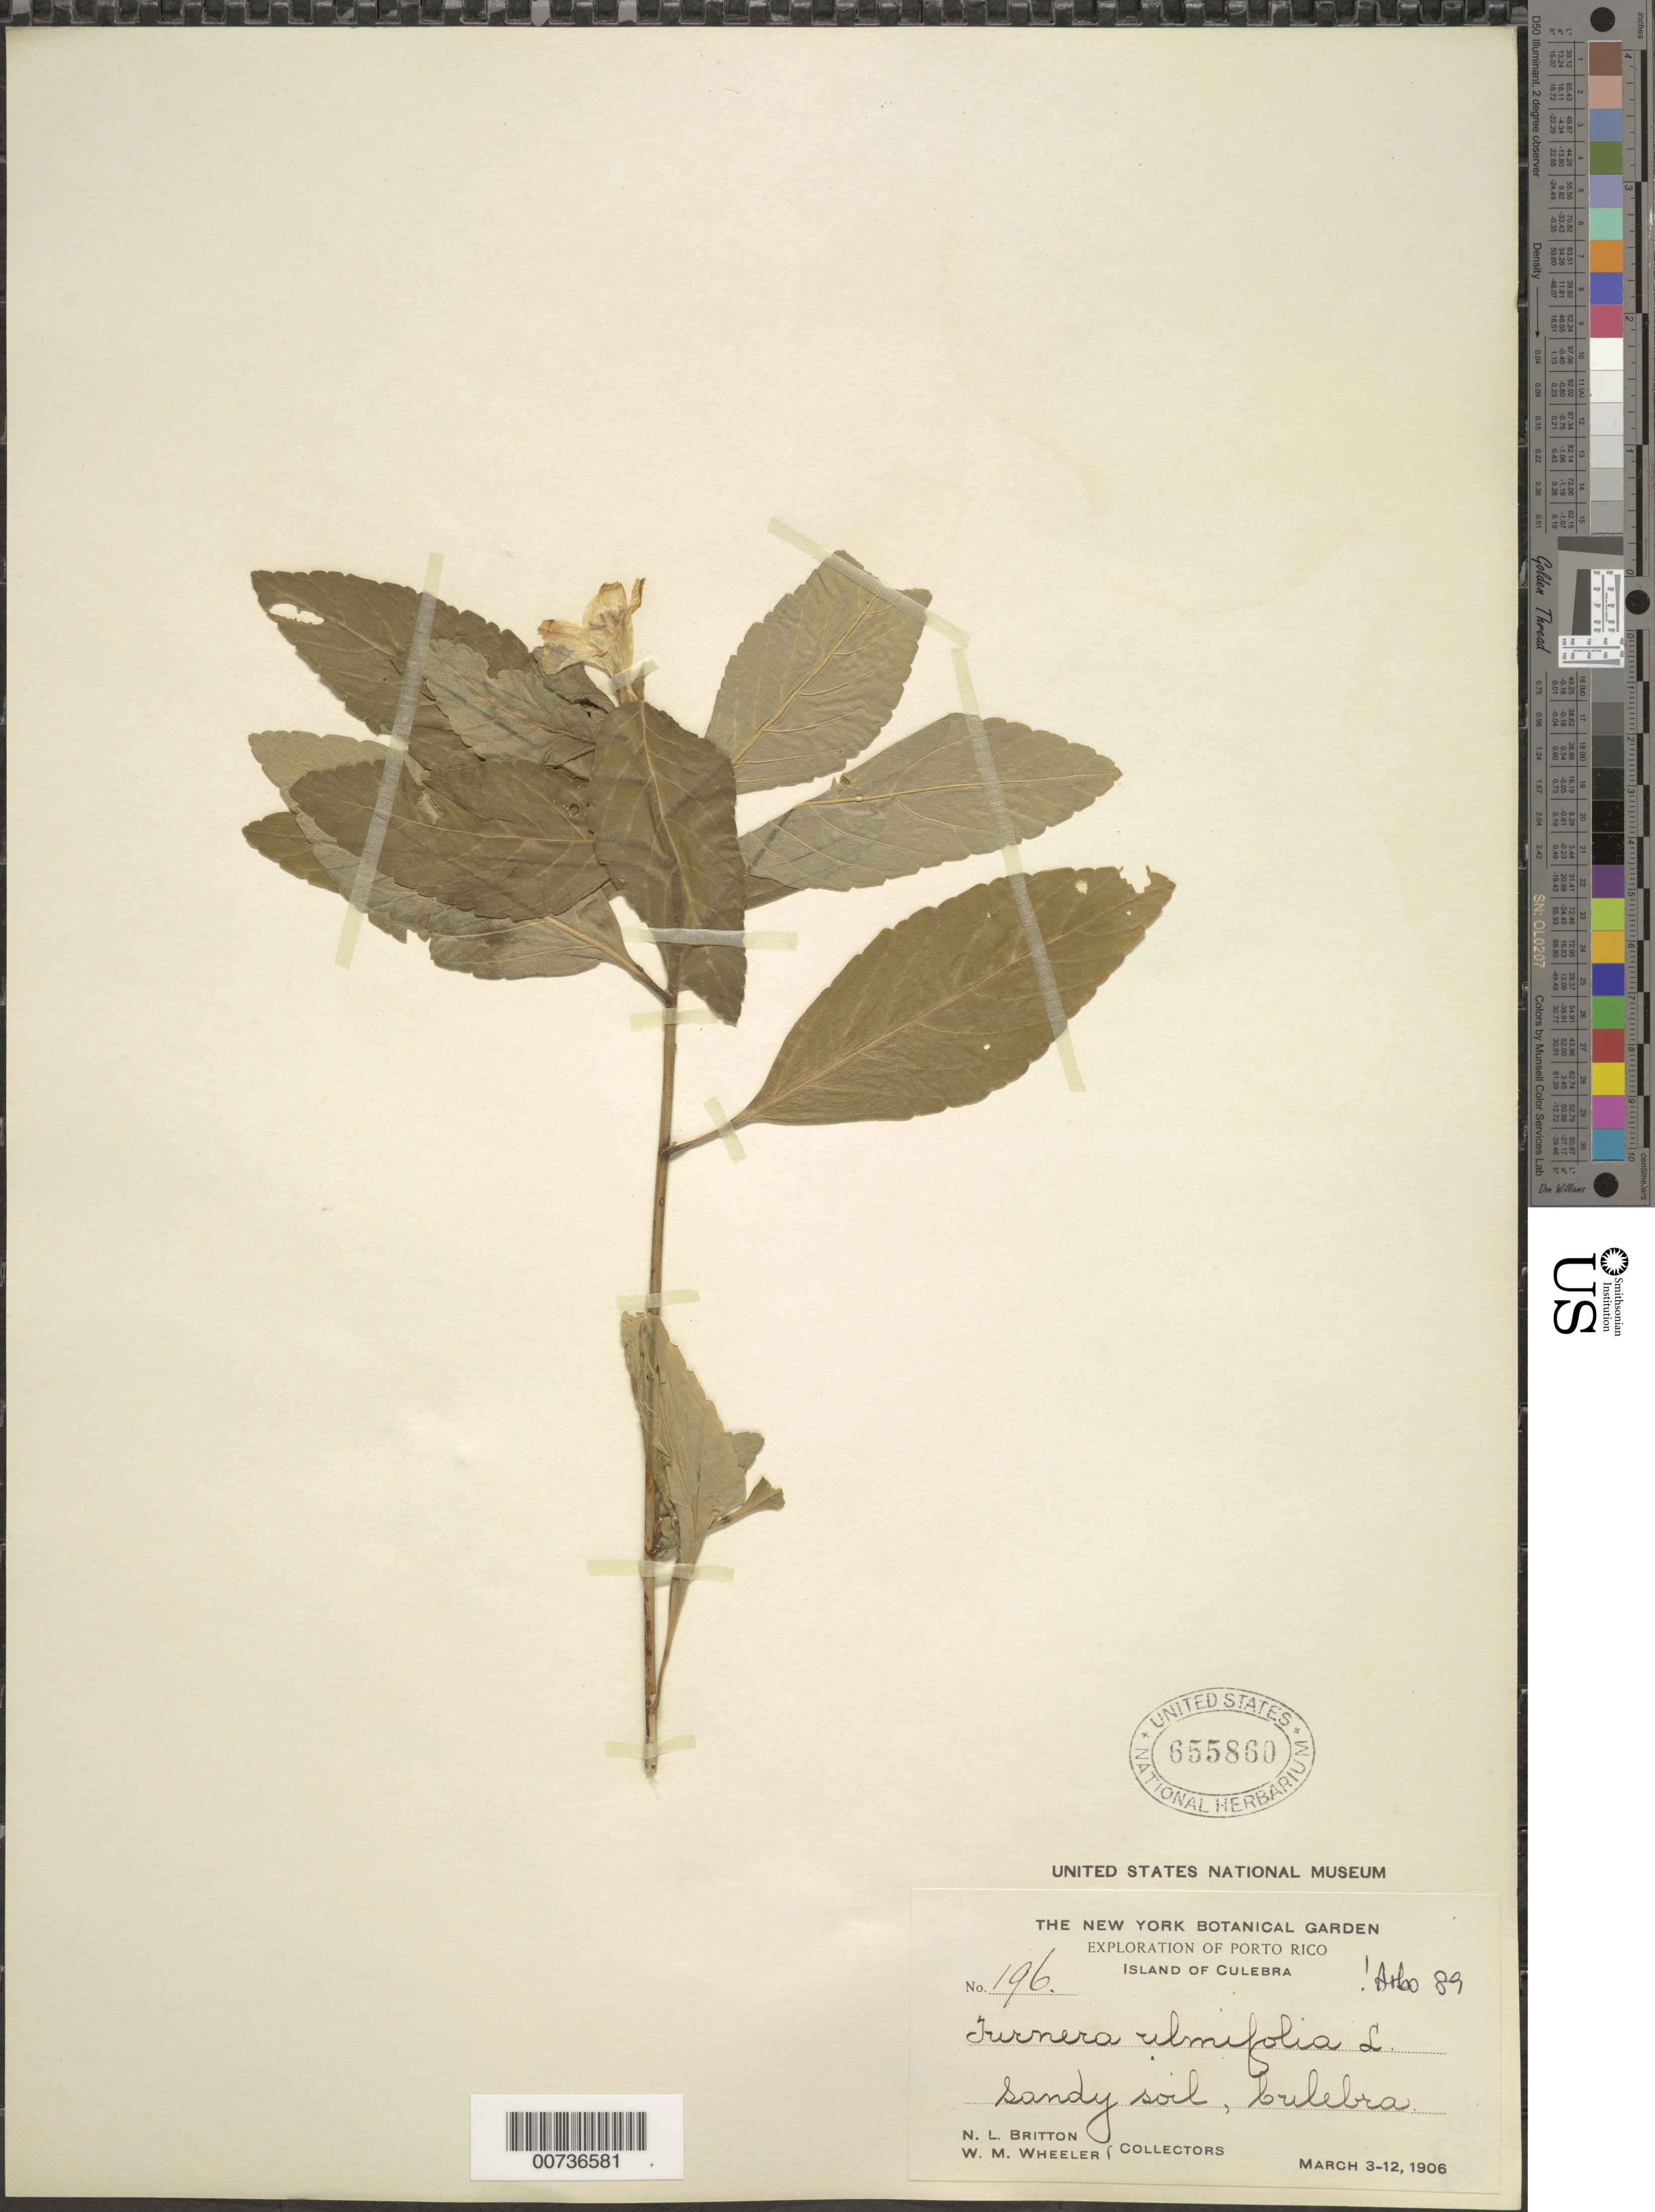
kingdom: Plantae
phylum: Tracheophyta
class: Magnoliopsida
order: Malpighiales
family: Turneraceae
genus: Turnera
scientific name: Turnera ulmifolia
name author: L.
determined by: Arbo, M. M.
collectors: N. Britton & W. Wheeler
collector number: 196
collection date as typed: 03 Mar 1906 to 12 Mar 1906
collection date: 1906-03-03/1906-03-12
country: Puerto Rico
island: Culebra I.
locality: Culebra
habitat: Sandy soil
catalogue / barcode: US 655860